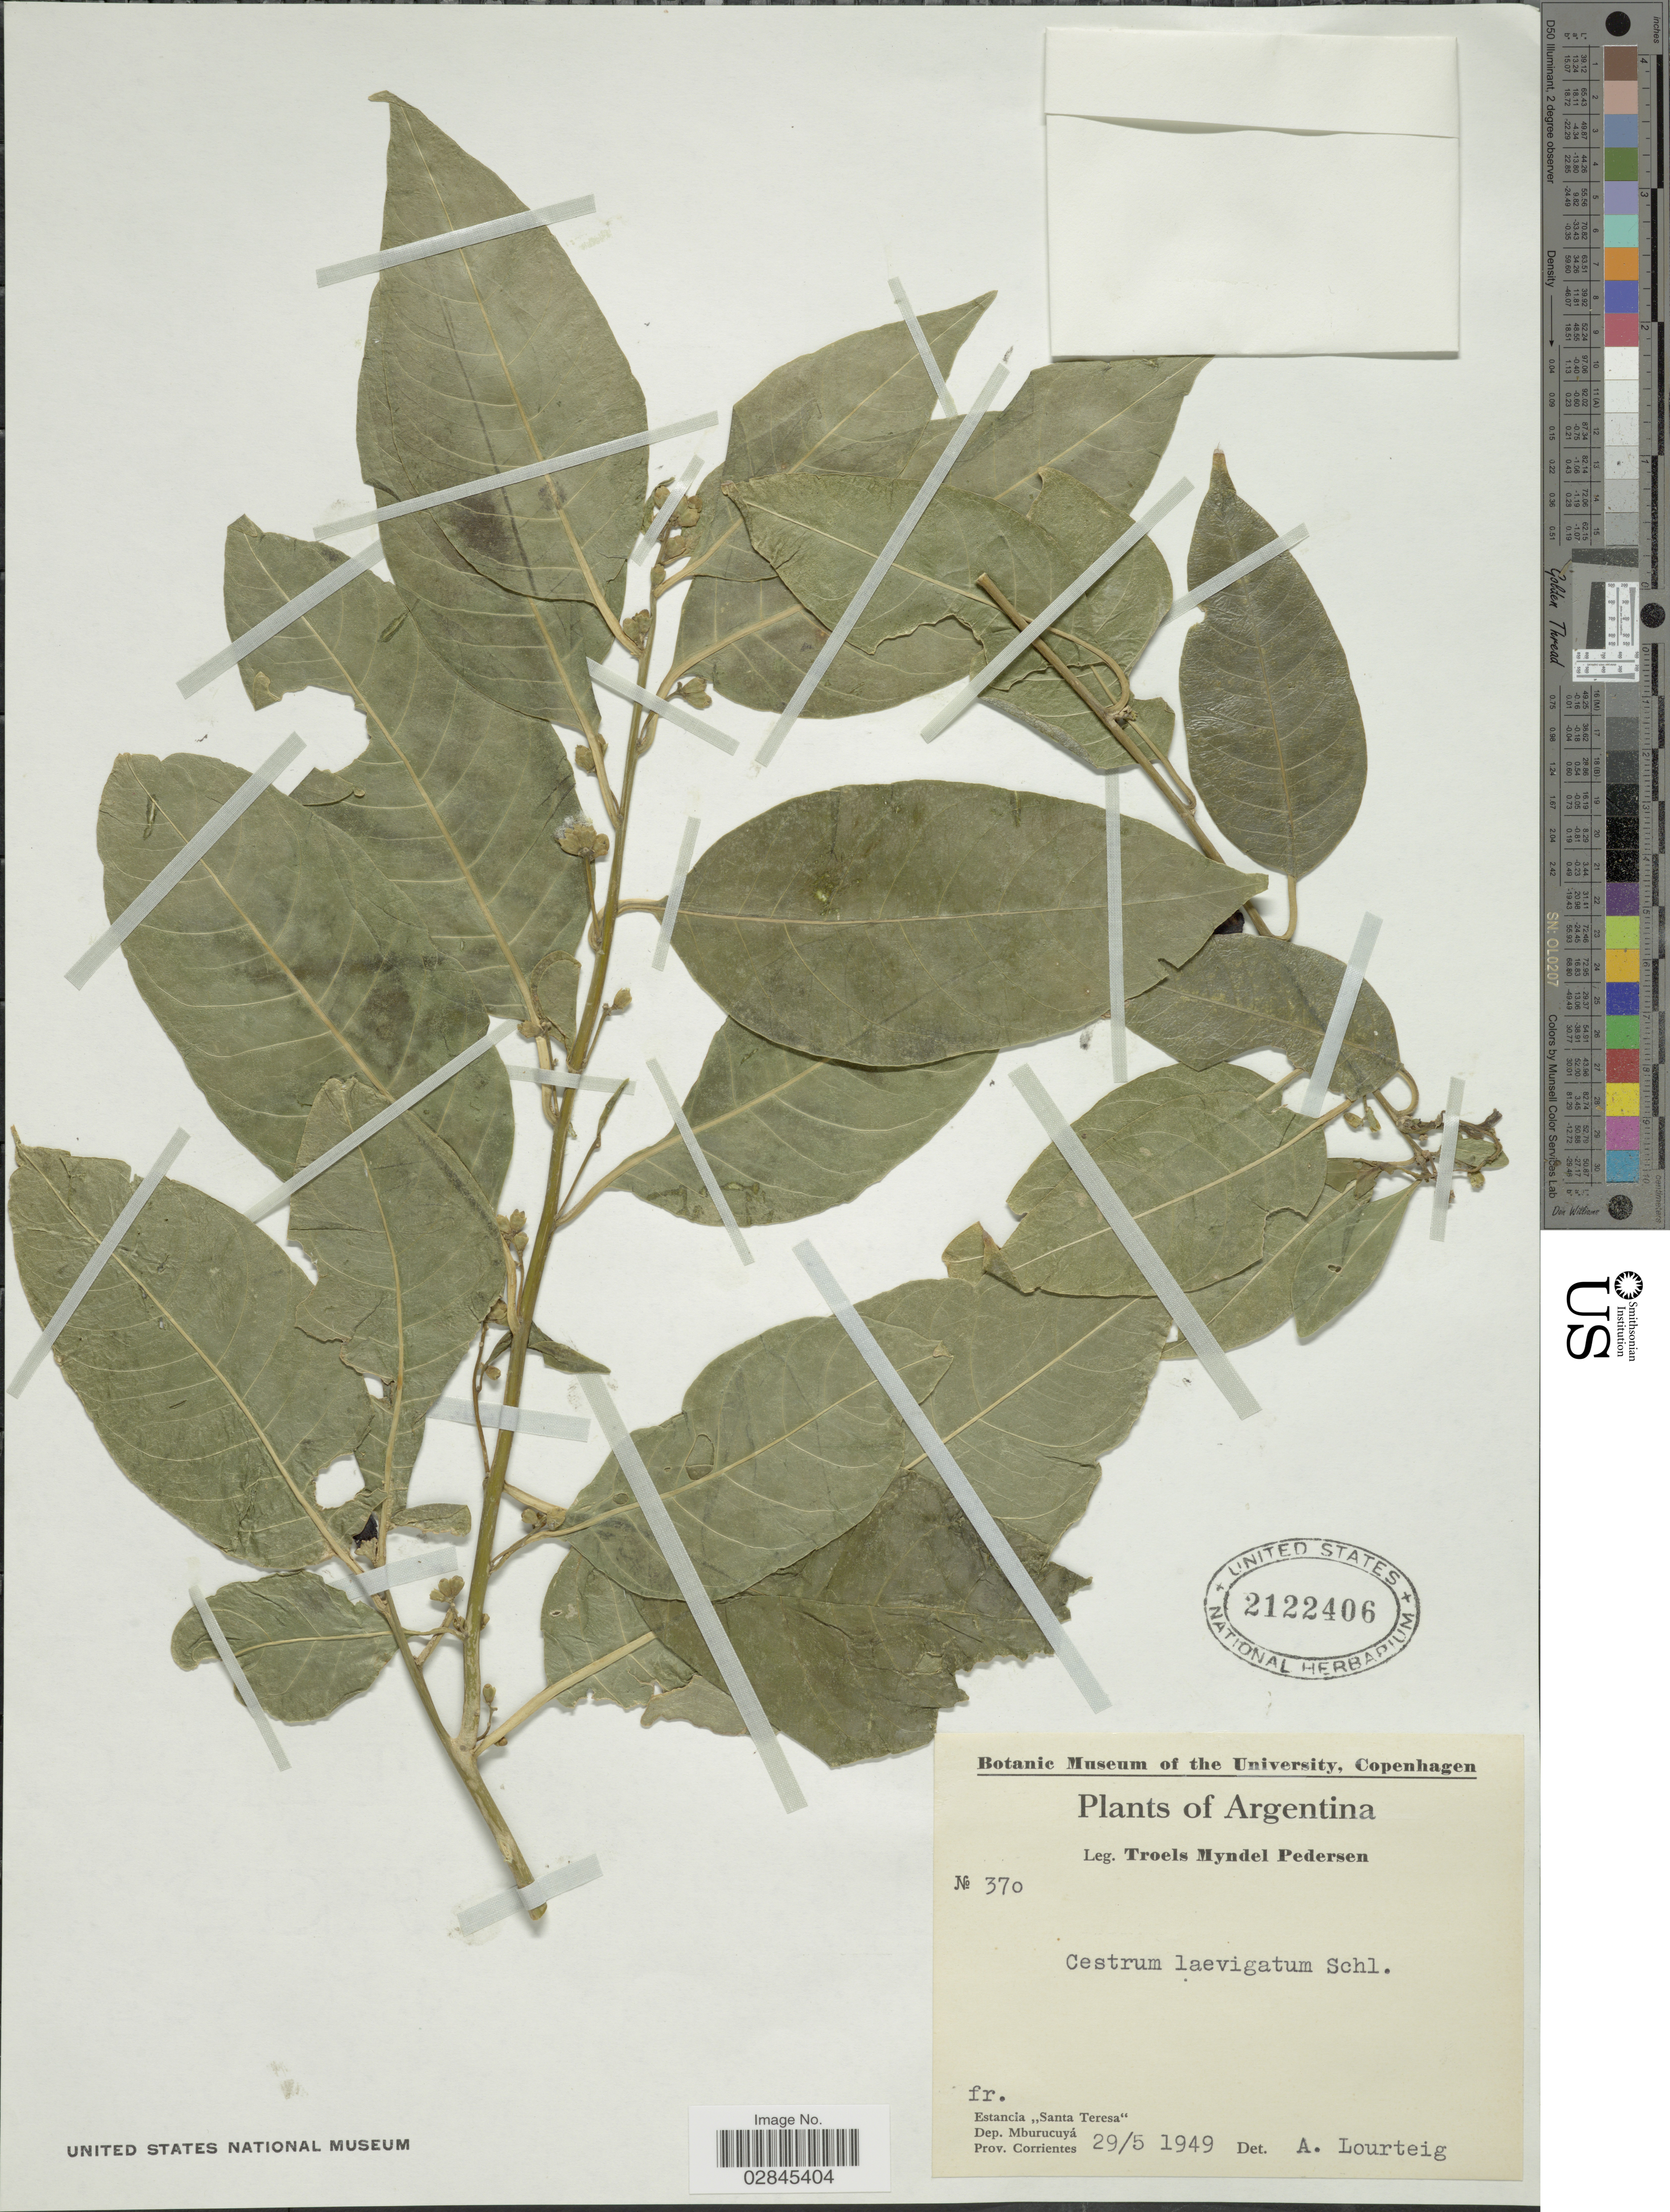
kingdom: Plantae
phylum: Tracheophyta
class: Magnoliopsida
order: Solanales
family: Solanaceae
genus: Cestrum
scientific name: Cestrum laevigatum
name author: Schltdl.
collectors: T. Pederson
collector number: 370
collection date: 1949-05-29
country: Argentina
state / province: Corrientes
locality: Estancia "Santa Teresa" Dep. Mburucuyá.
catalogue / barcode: US 2122406